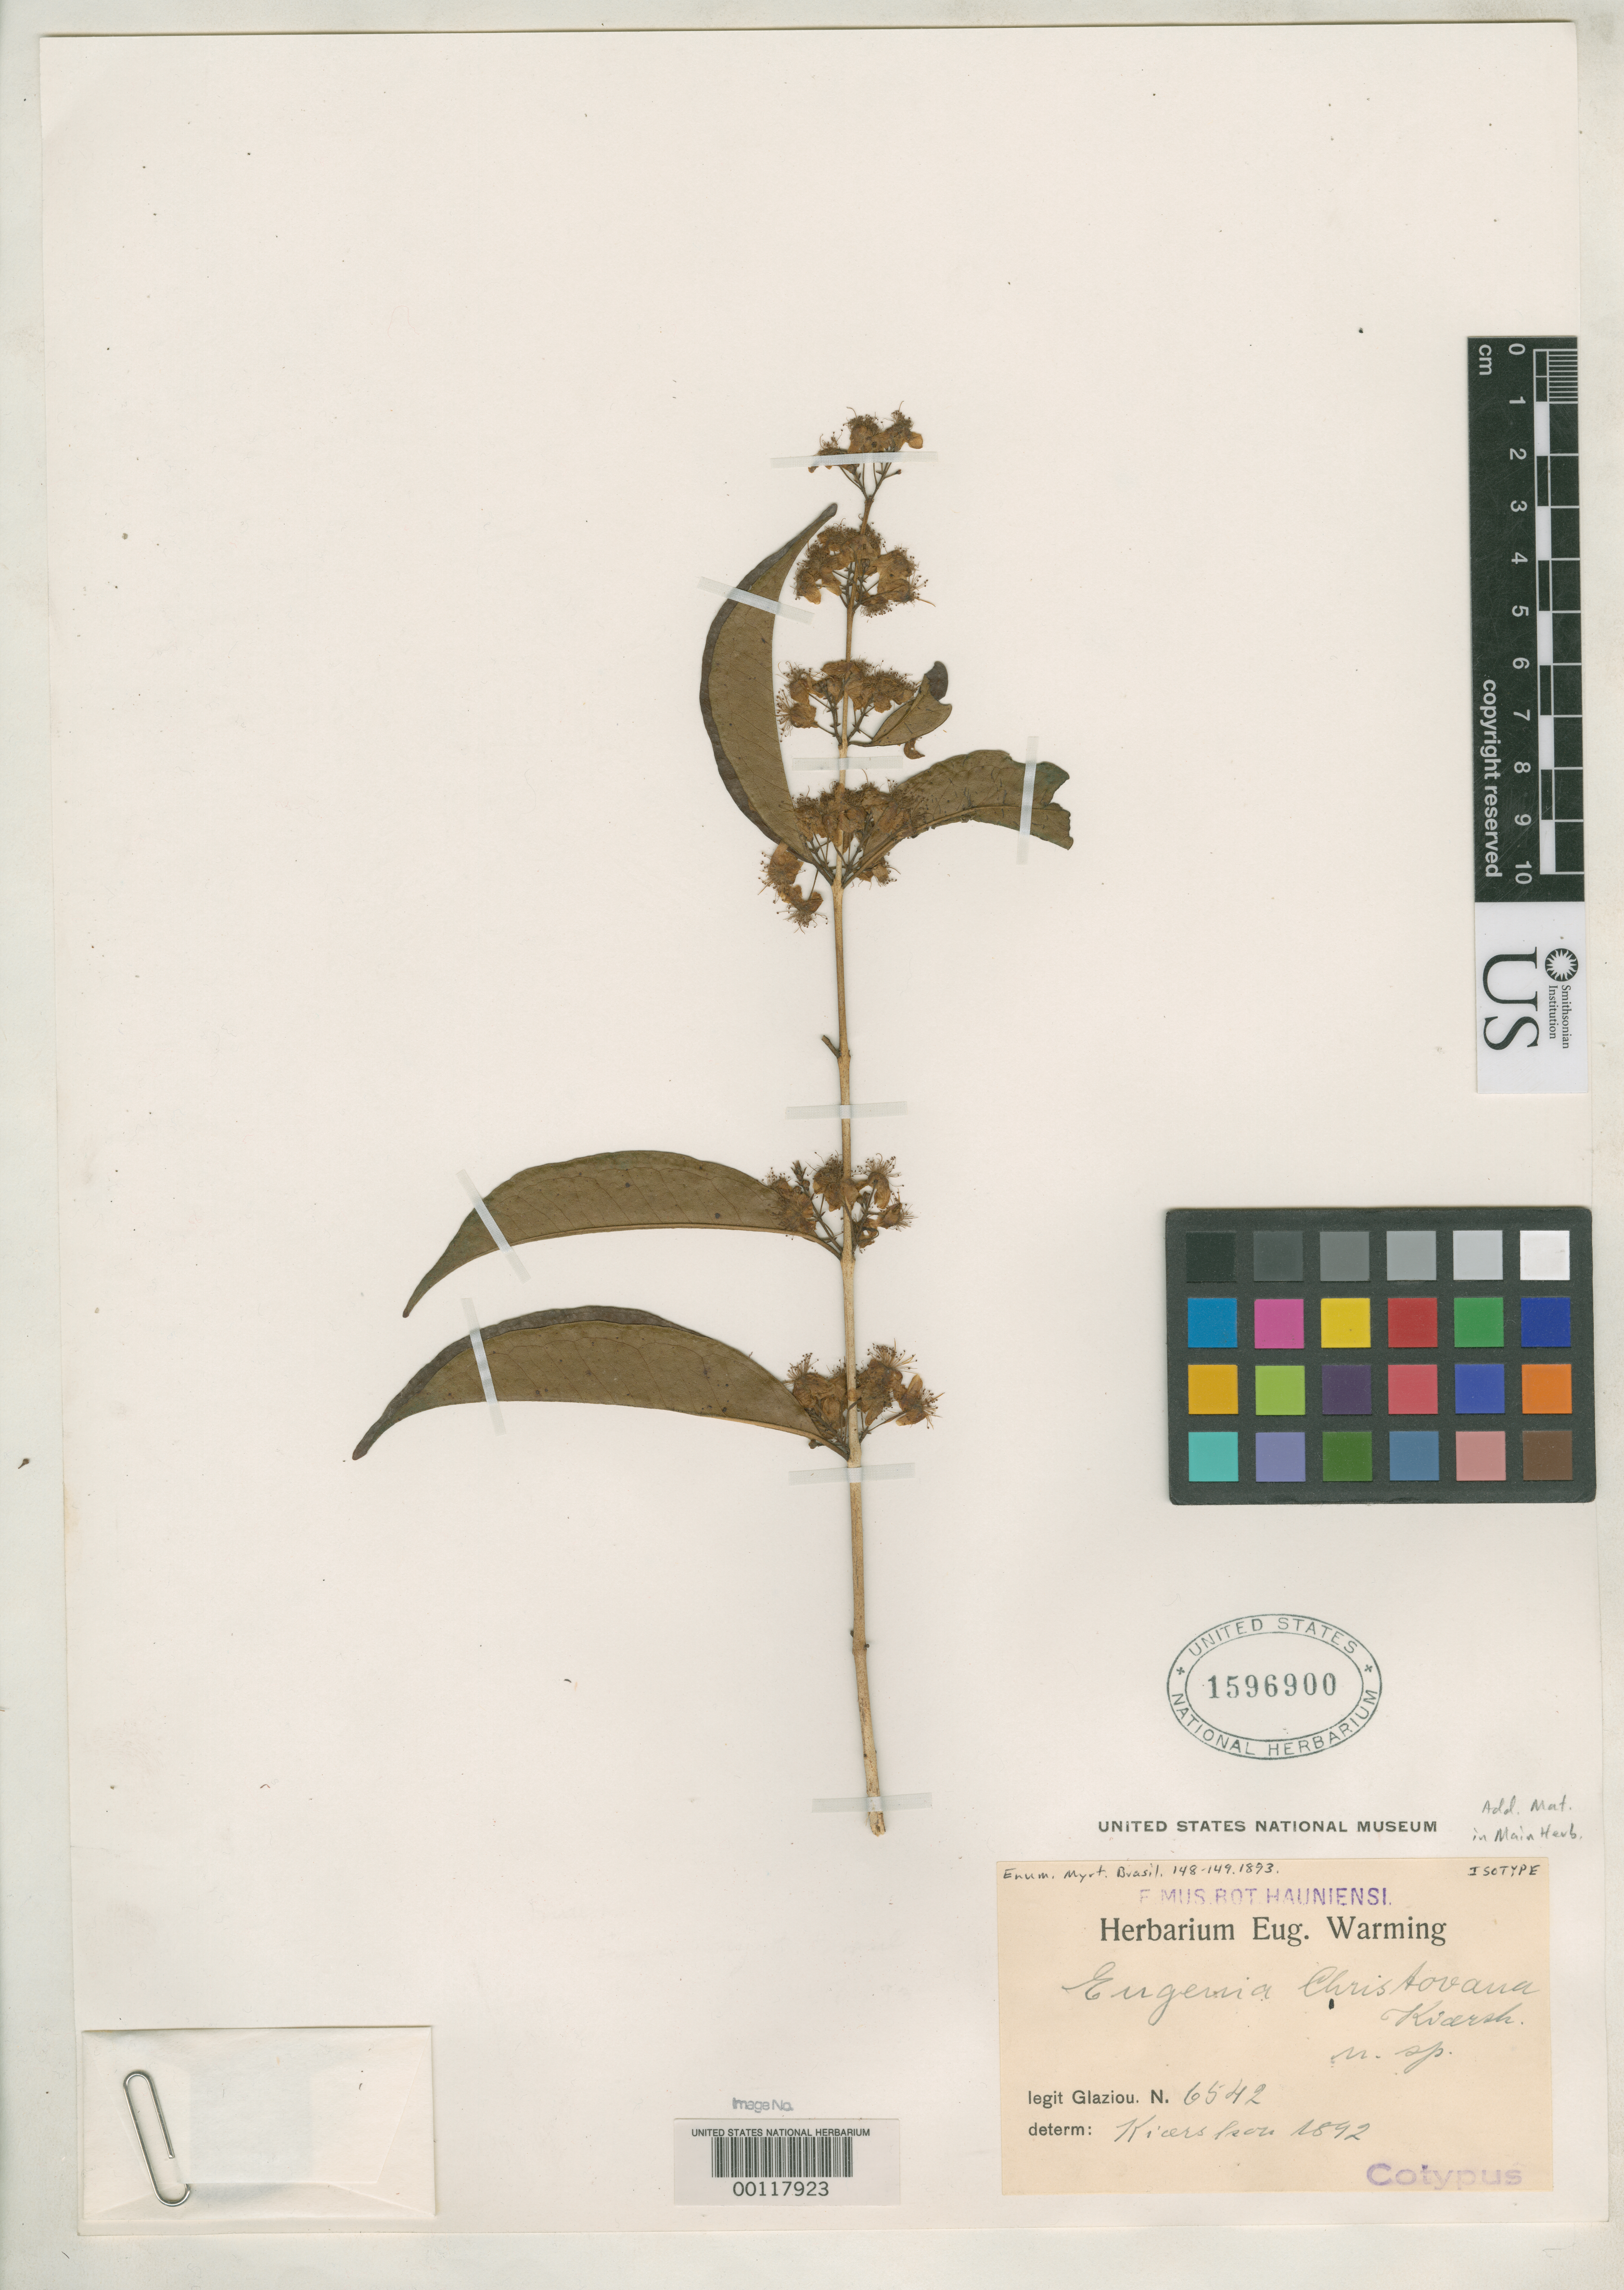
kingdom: Plantae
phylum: Tracheophyta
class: Magnoliopsida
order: Myrtales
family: Myrtaceae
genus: Eugenia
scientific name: Eugenia christovana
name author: Kiaersk.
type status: Isotype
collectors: A. F. M. Glaziou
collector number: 6542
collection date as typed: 1873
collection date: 1873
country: Brazil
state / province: Pará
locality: Sao Cristovao.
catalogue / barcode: US 1596900